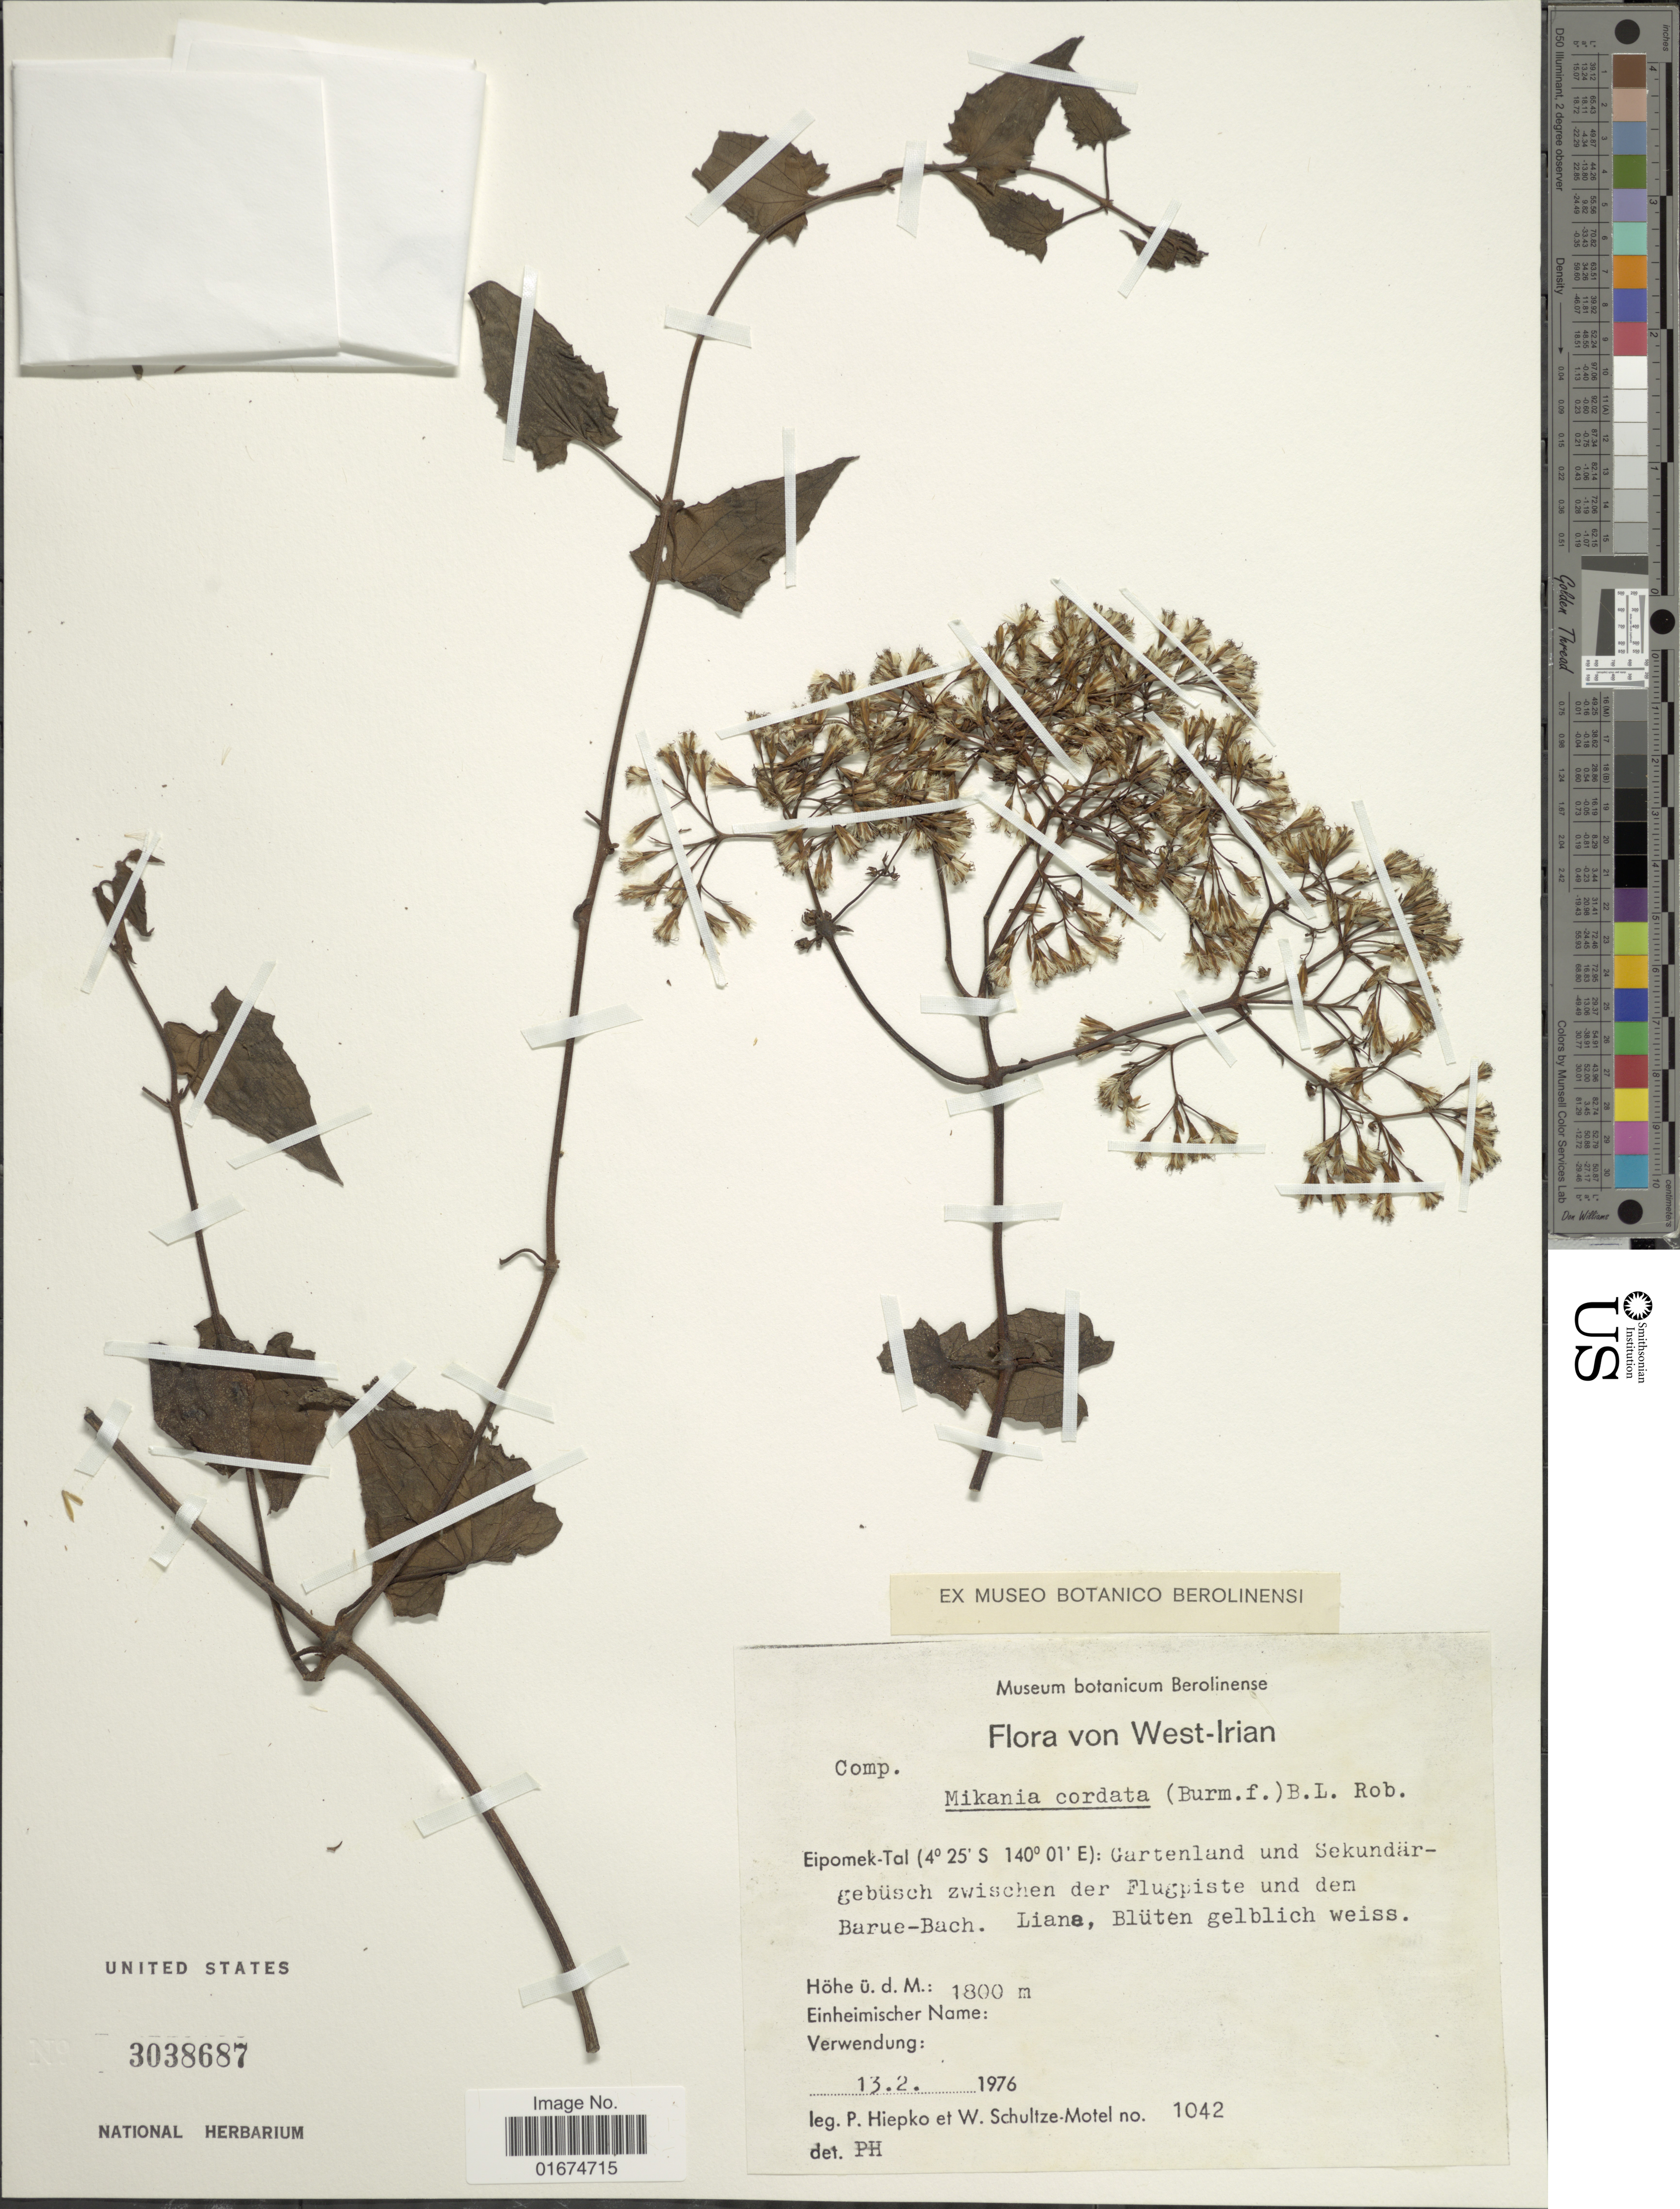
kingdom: Plantae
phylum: Tracheophyta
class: Magnoliopsida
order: Asterales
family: Asteraceae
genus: Mikania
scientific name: Mikania cordata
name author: (Burm. f.) B.L. Rob.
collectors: P. H. Hiepko & W. Schultze-Motel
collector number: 1042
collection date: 1976-02-13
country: Indonesia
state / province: Papua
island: New Guinea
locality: West-Irian, Eipomek-Tal: Gartenland und Sekundärgebüsch zwischen der Flugpiste und dem Barue-Bach. Liana, Blüten gelblich weiss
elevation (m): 1800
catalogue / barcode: US 3038687